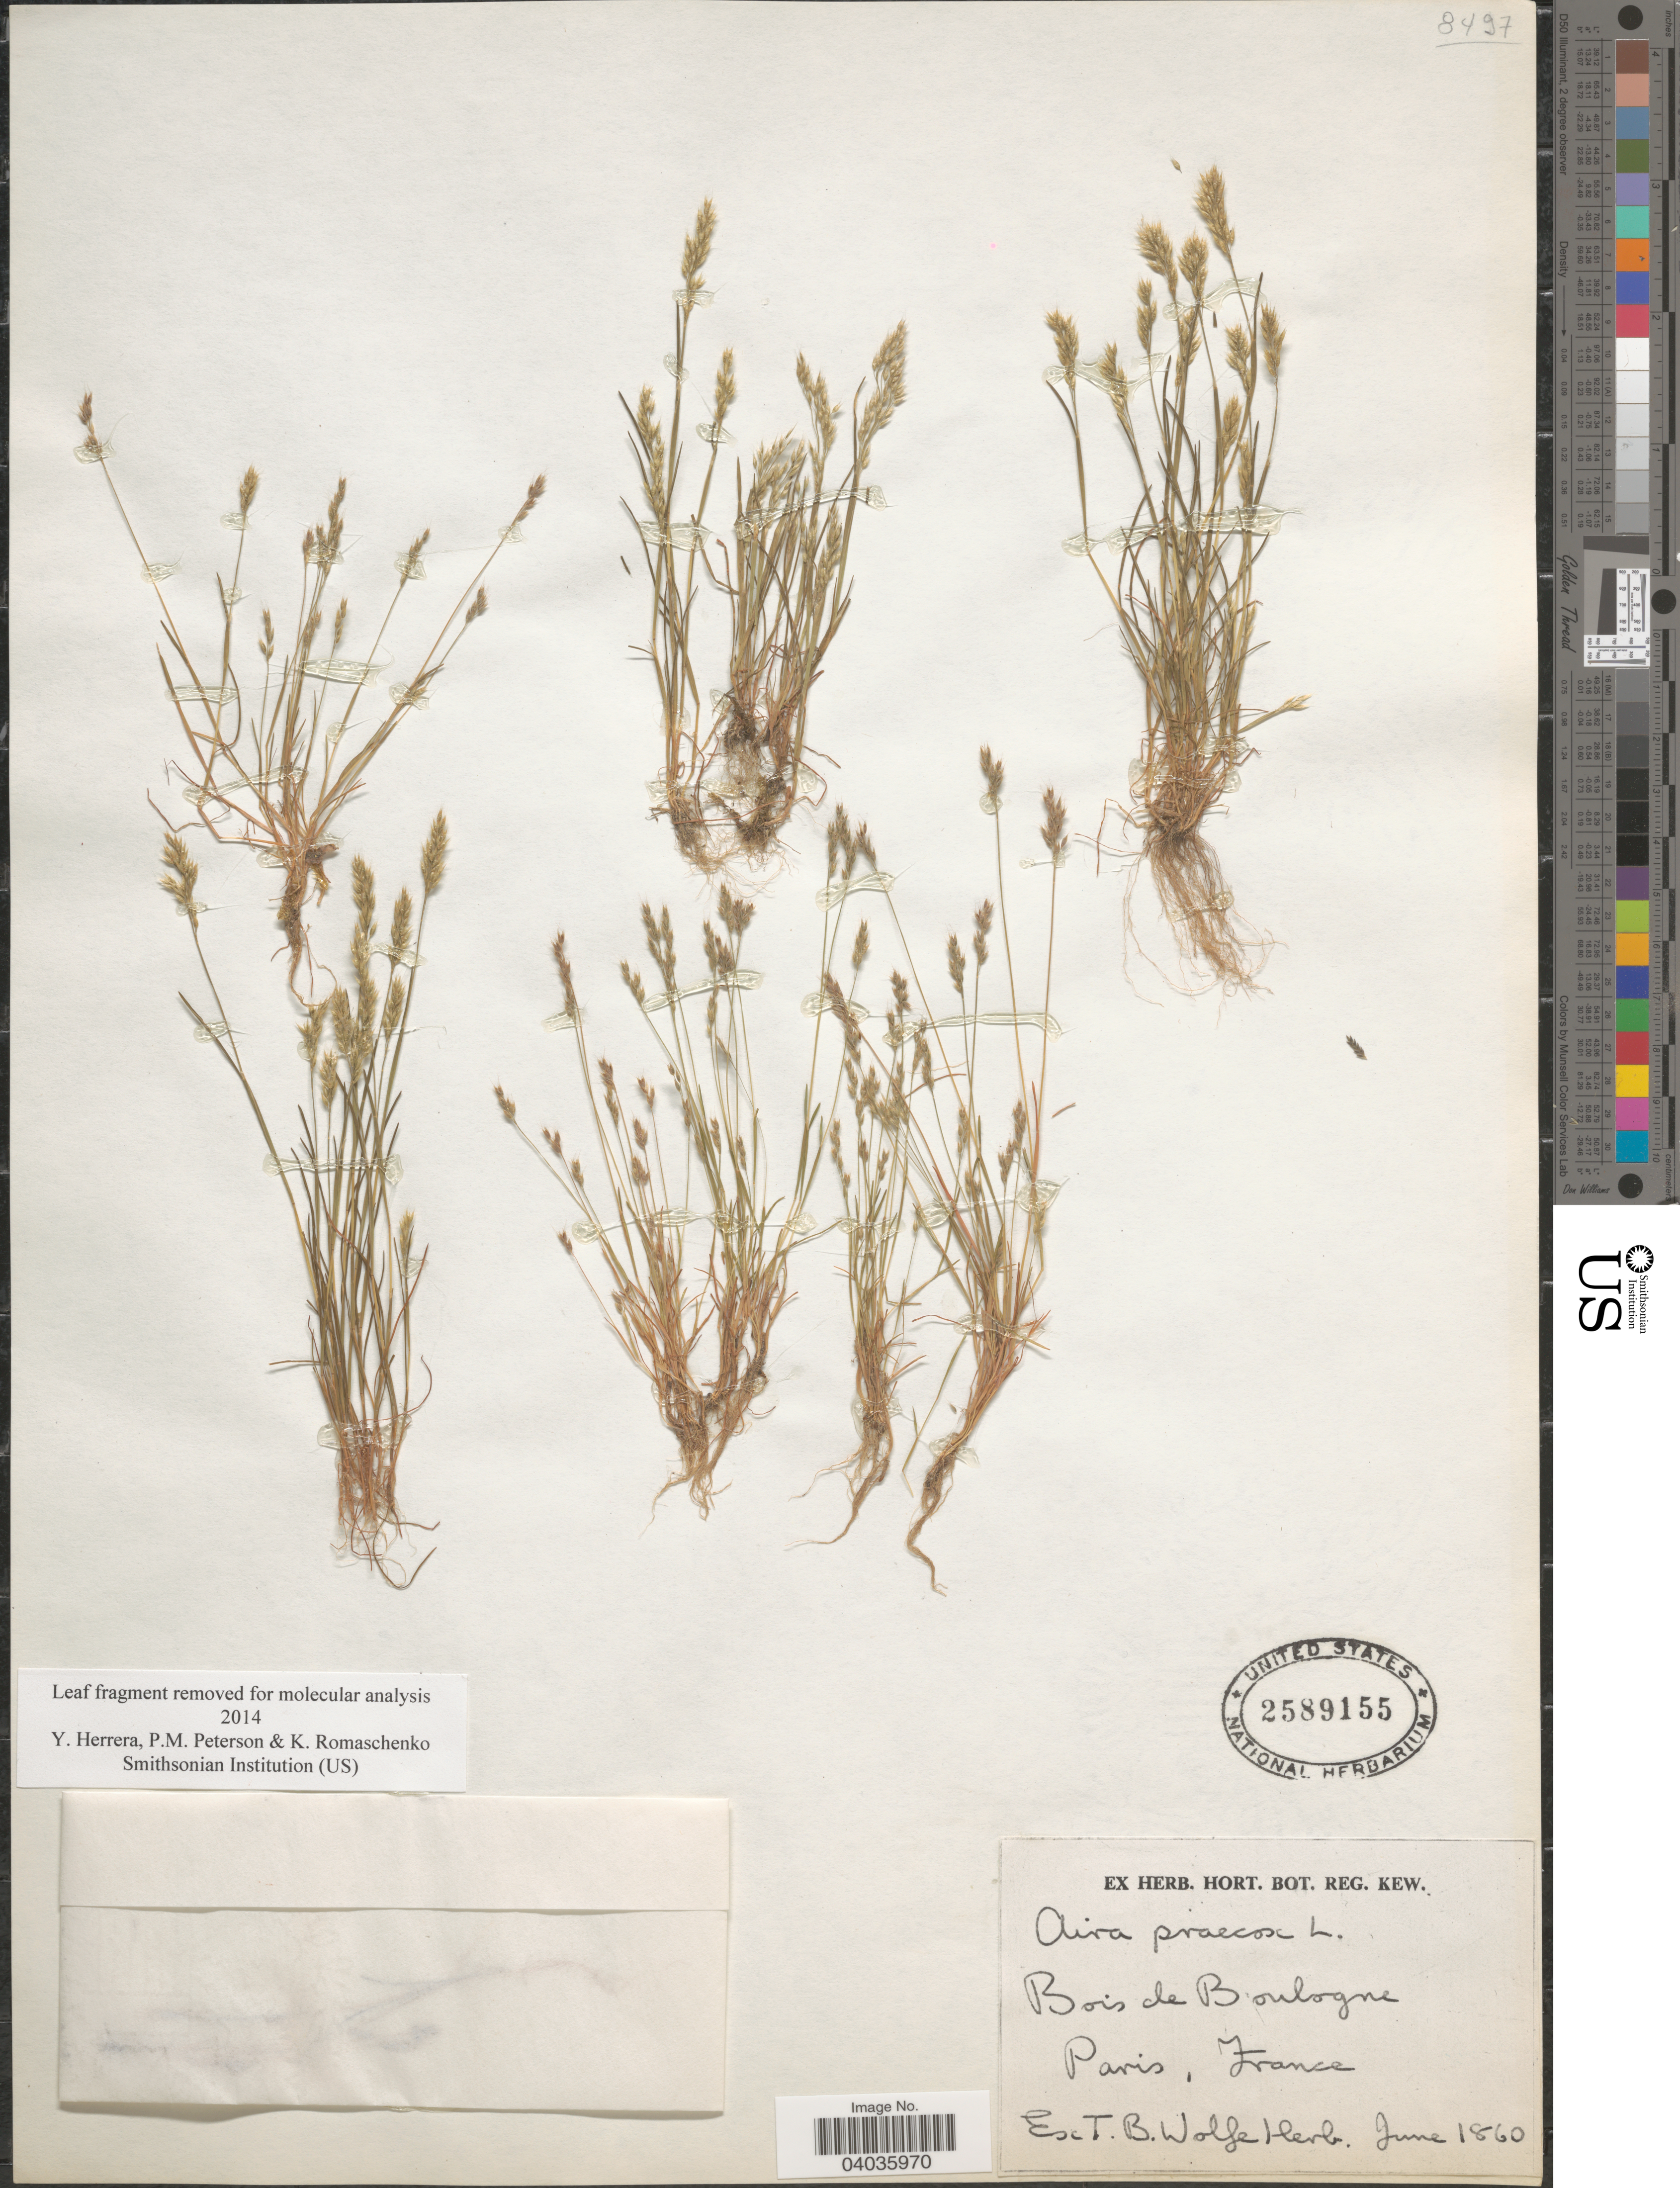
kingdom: Plantae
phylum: Tracheophyta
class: Liliopsida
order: Poales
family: Poaceae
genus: Aira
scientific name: Aira praecox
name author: L.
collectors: Ex Herb. T. B. Wolfe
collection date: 1860-06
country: France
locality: Paris.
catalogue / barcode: US 2589155